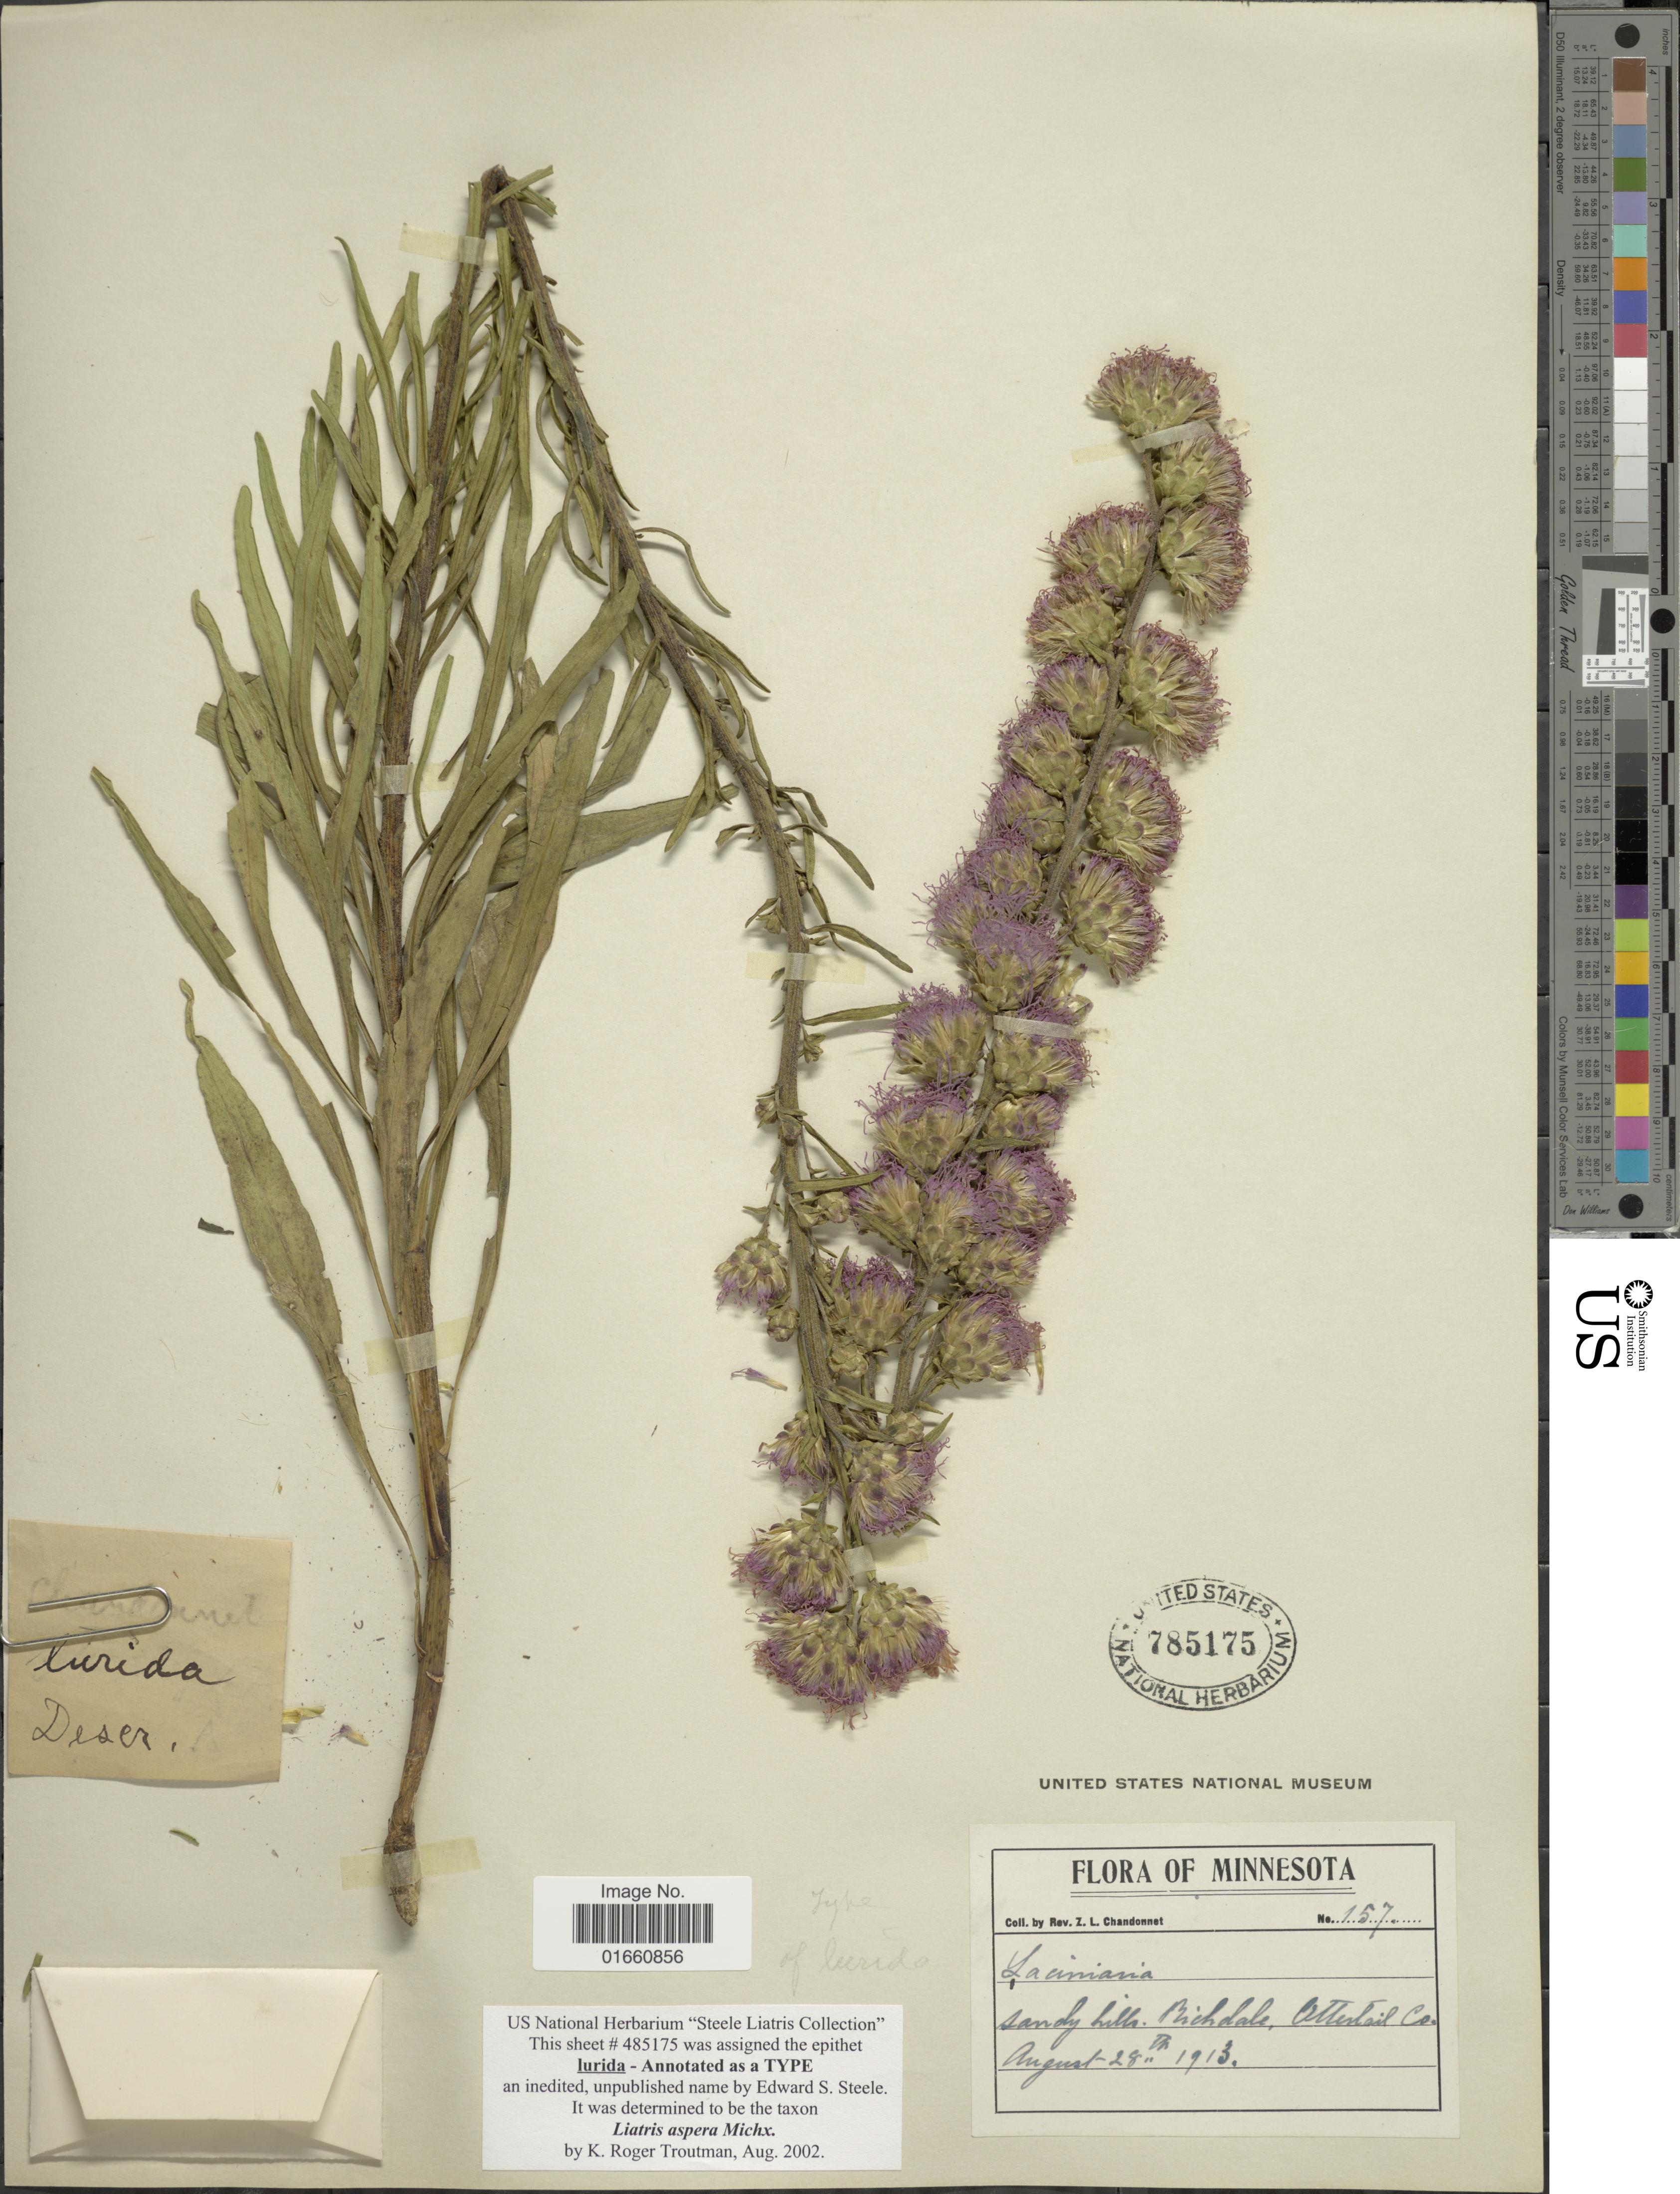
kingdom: Plantae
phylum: Tracheophyta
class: Magnoliopsida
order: Asterales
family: Asteraceae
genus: Liatris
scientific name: Liatris aspera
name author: Michx.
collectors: Z. Chandonnet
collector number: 157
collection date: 1913-08-28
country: United States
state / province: Minnesota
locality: Richdale, Otter tail Co.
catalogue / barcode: US 785175